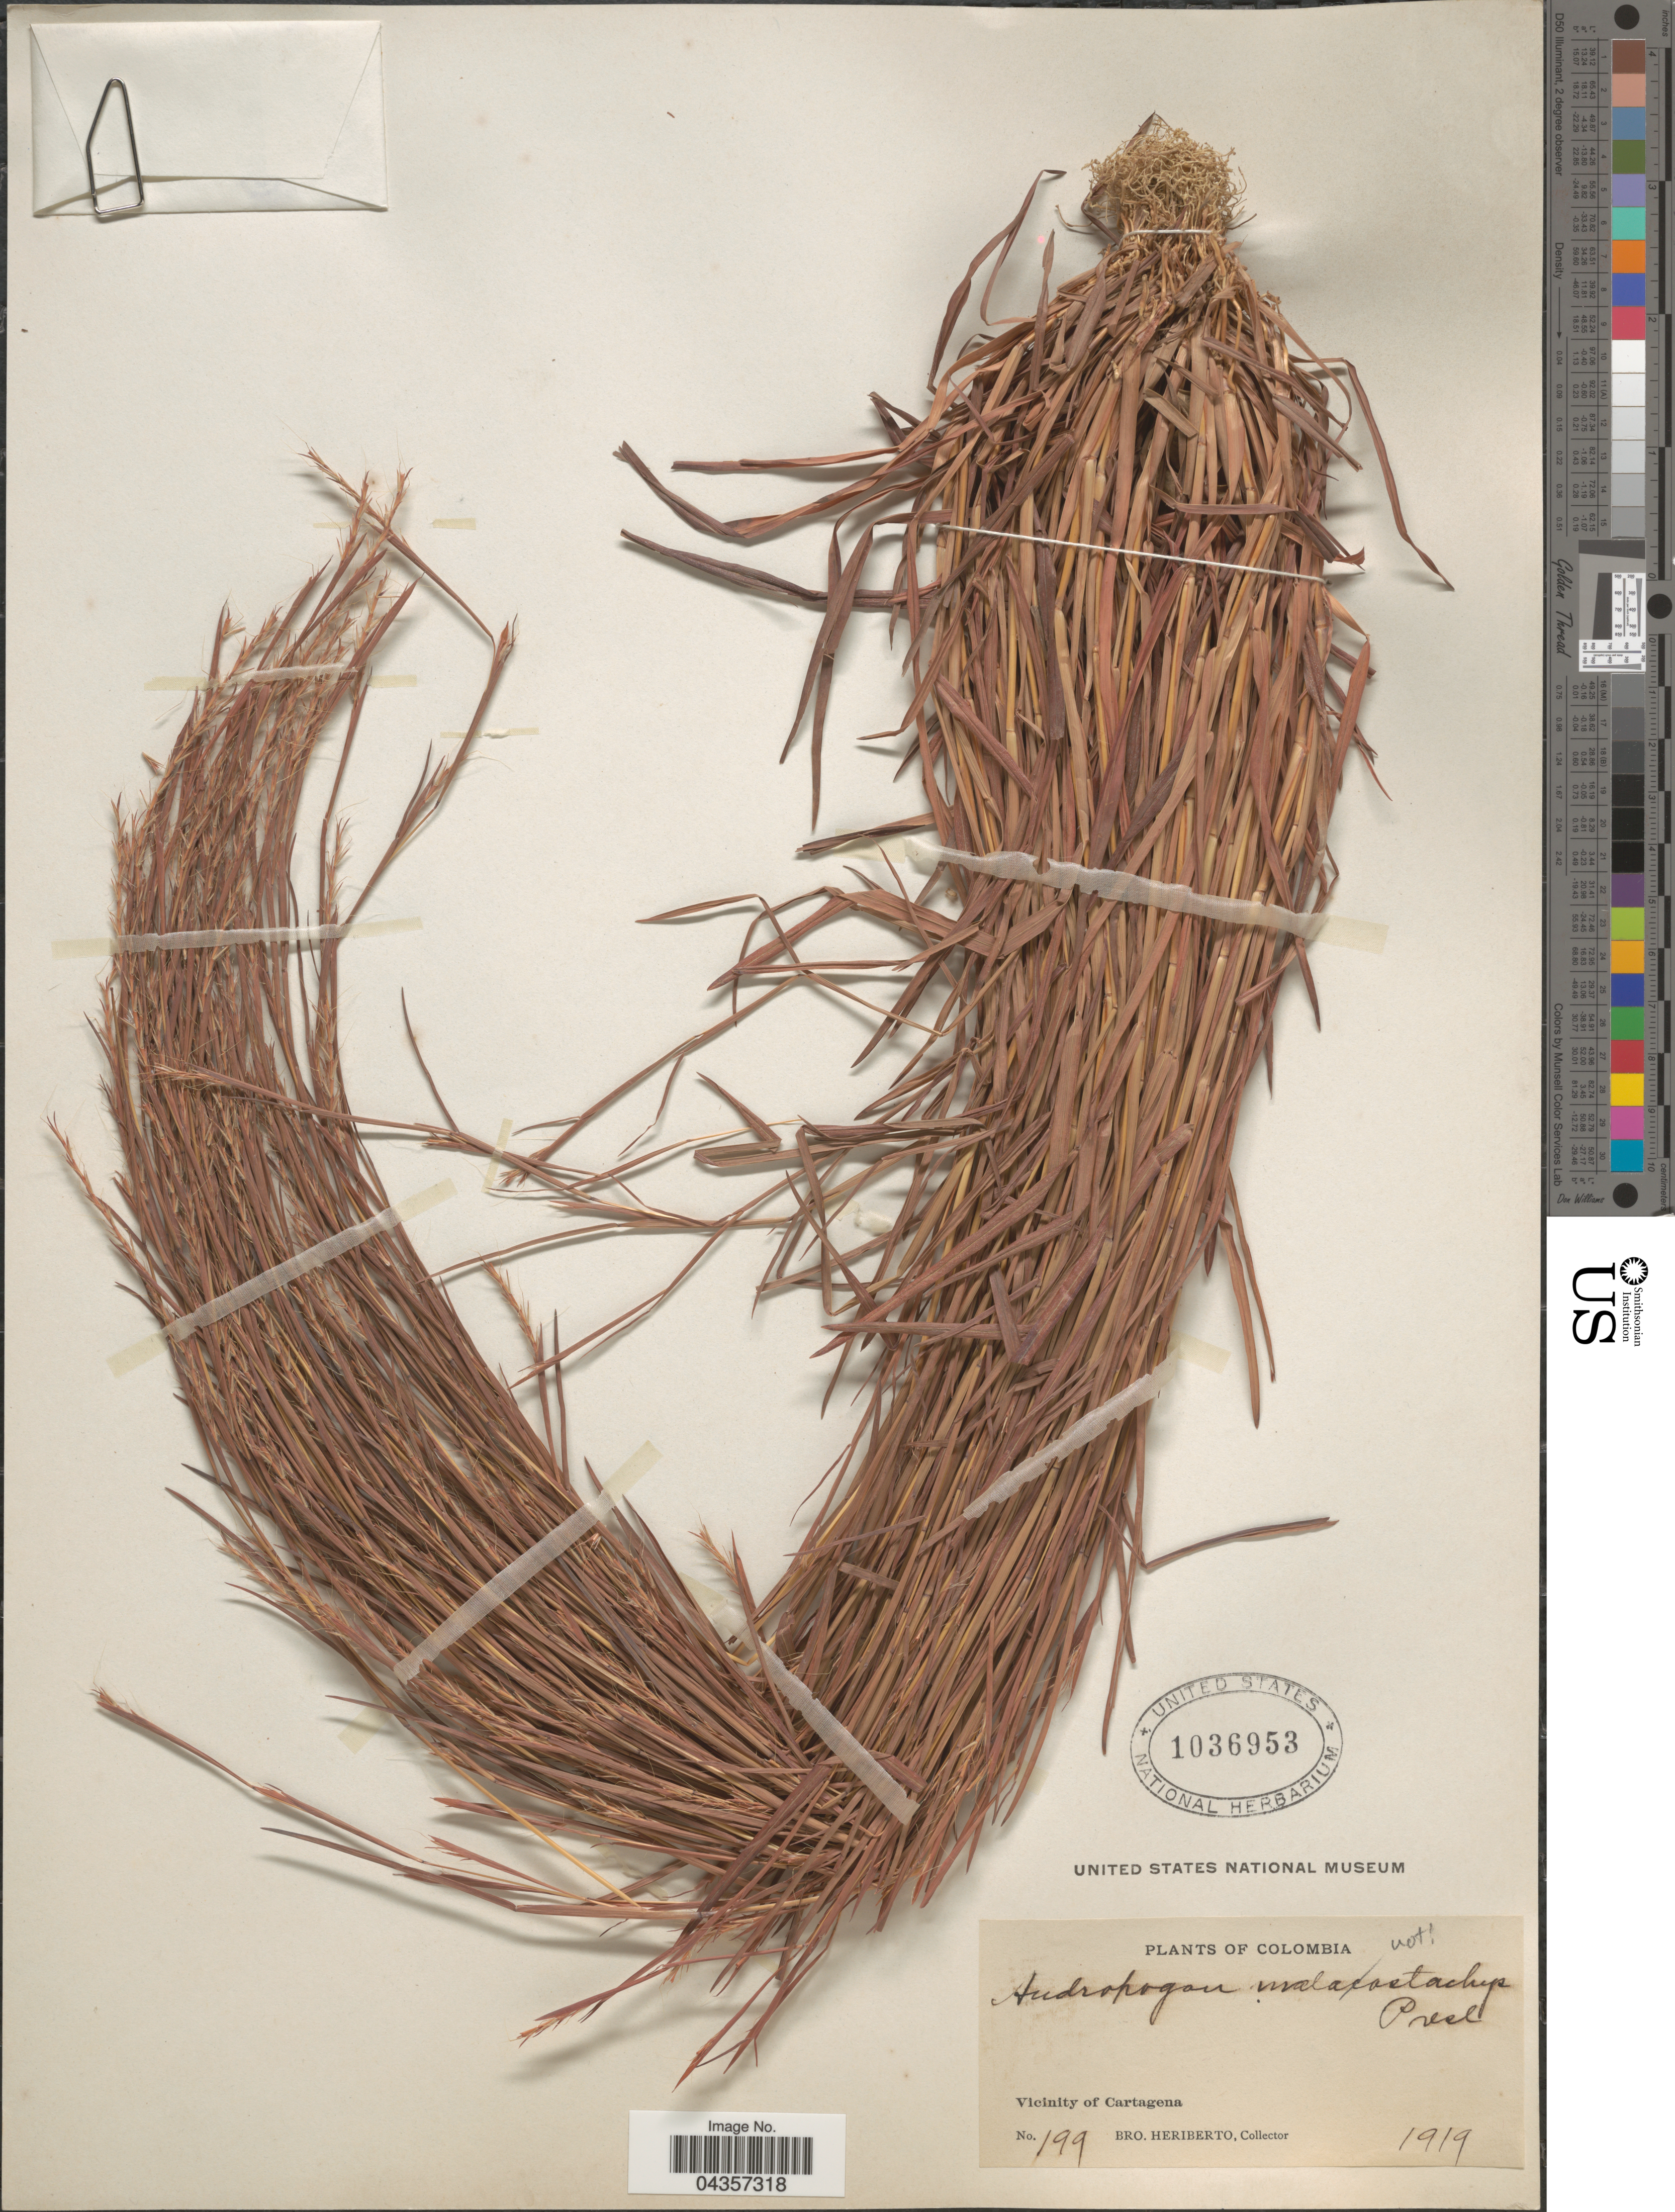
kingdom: Plantae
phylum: Tracheophyta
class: Liliopsida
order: Poales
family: Poaceae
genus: Schizachyrium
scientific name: Schizachyrium sp.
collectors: B. Heriberto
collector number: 199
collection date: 1919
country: Colombia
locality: Vicinity of Cartagena.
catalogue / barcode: US 1036953